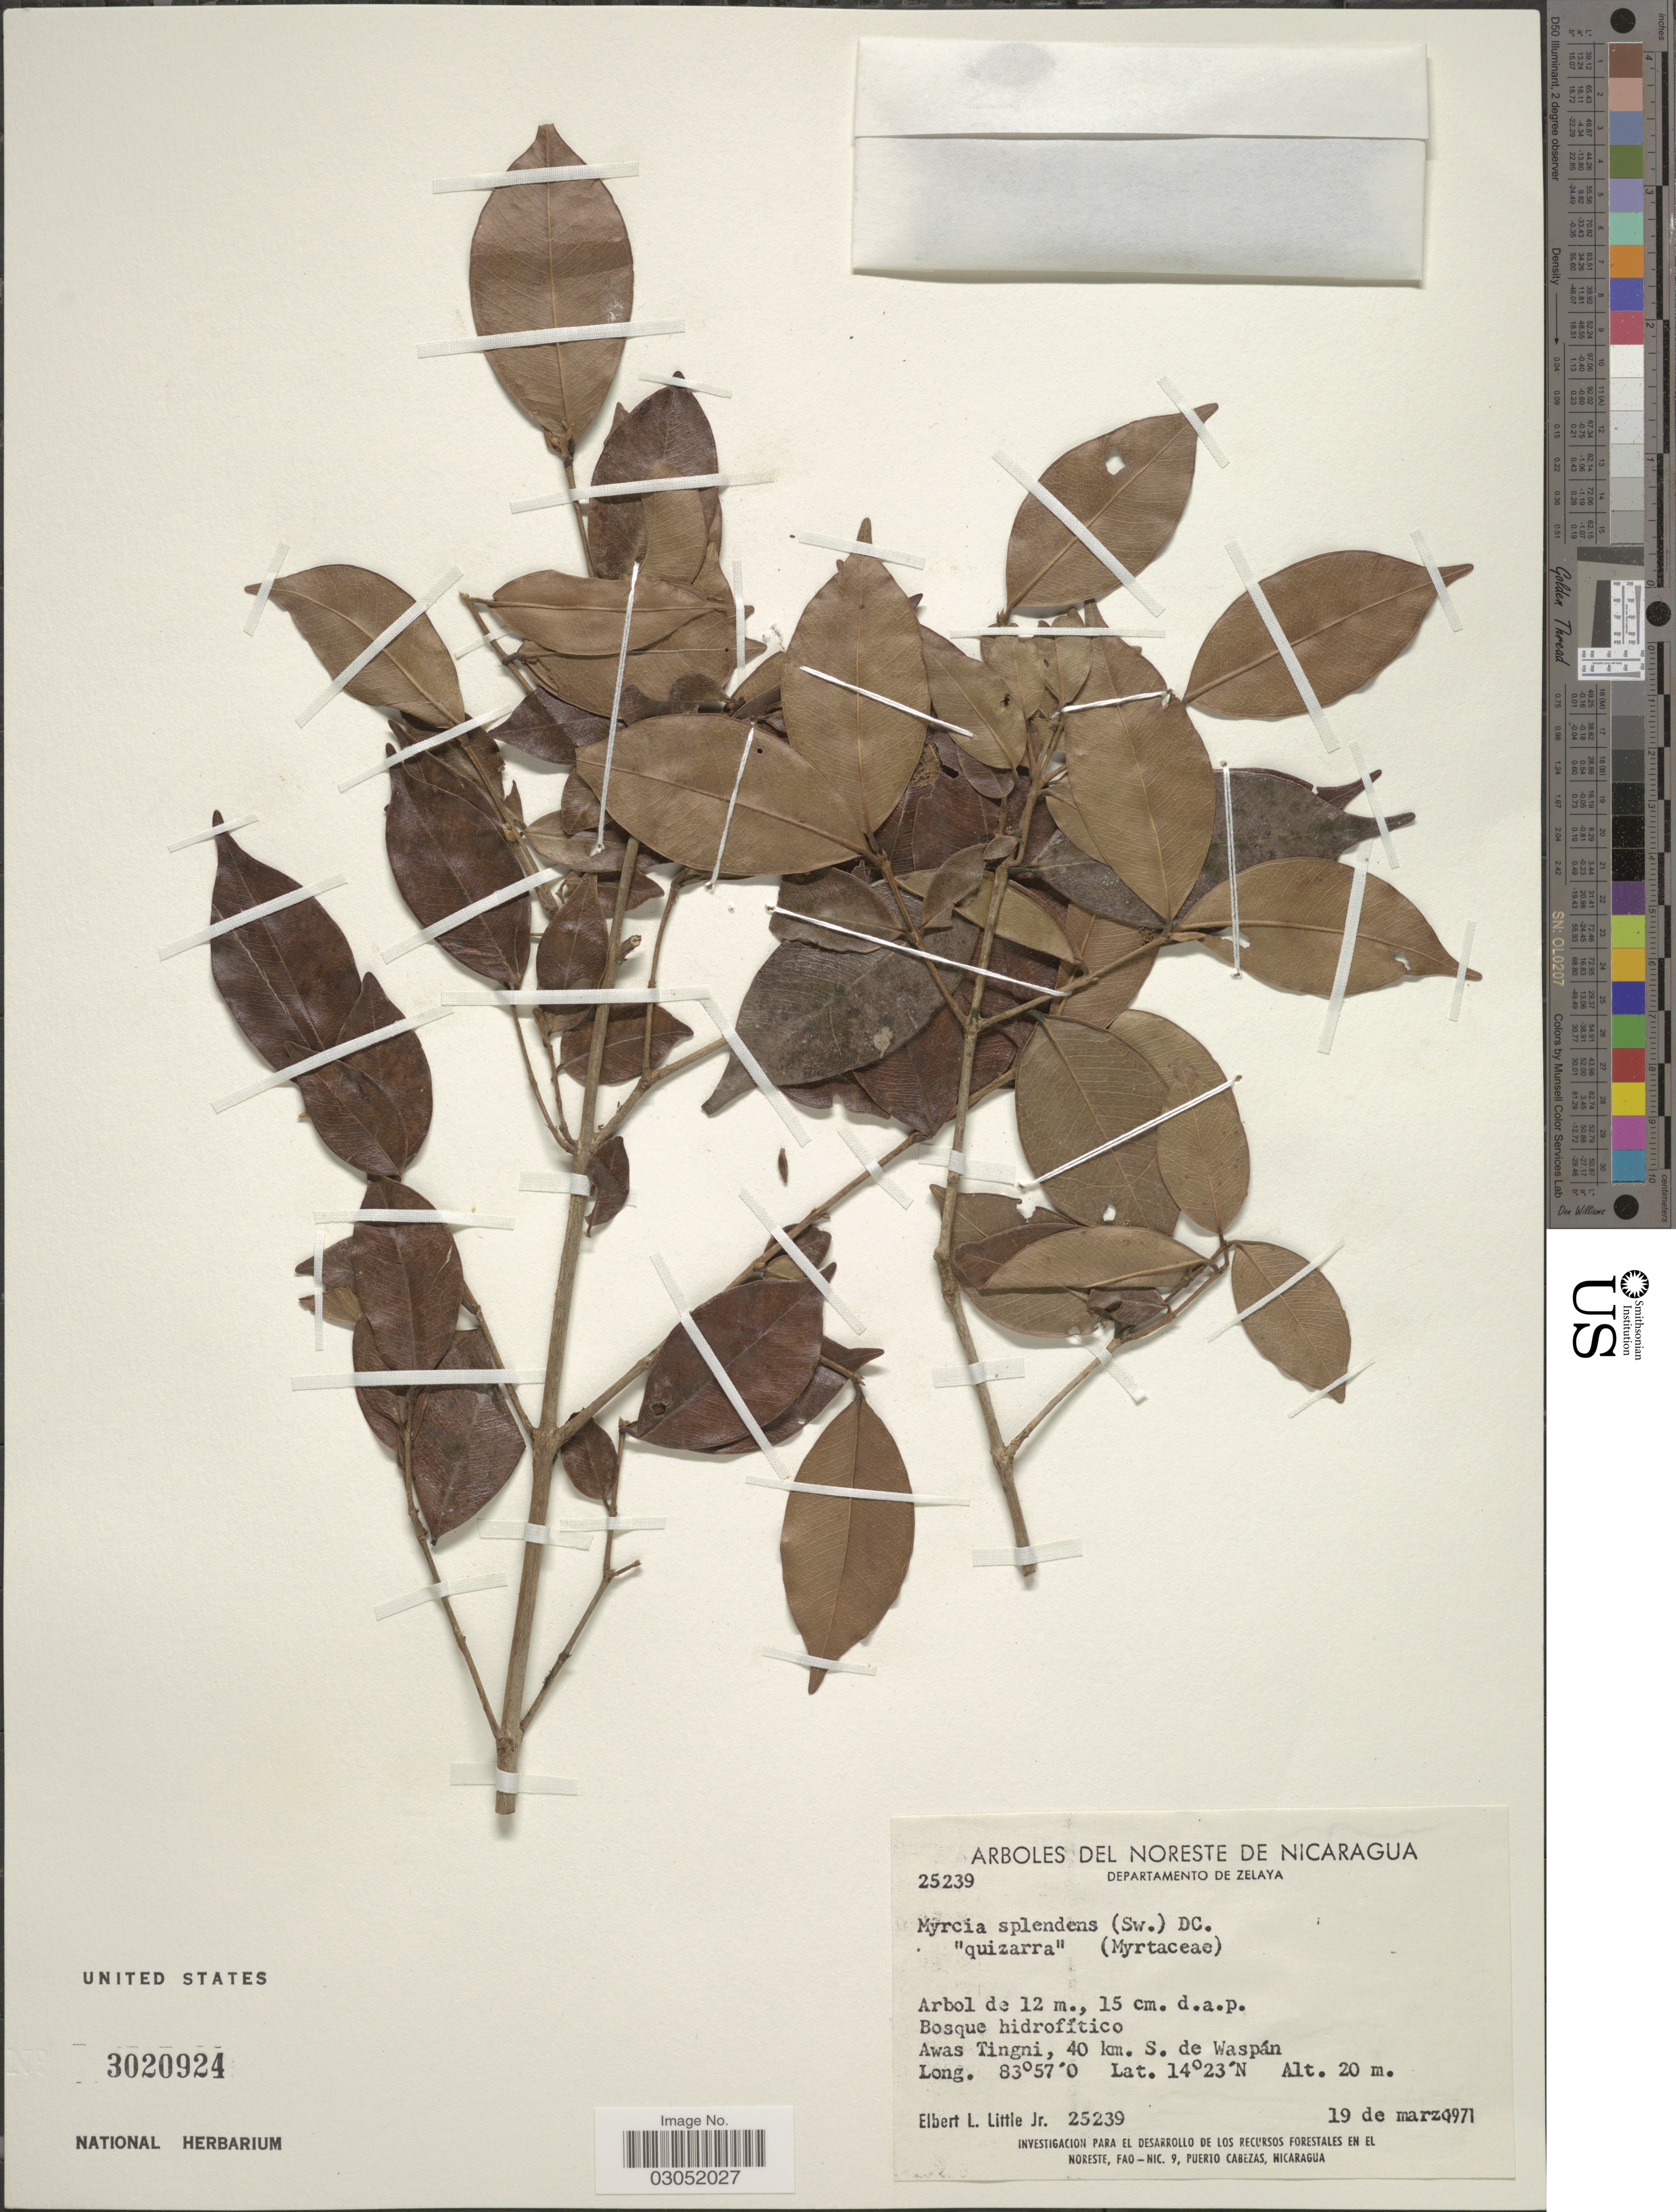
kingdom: Plantae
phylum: Tracheophyta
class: Magnoliopsida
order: Myrtales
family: Myrtaceae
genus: Myrcia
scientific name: Myrcia splendens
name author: (Sw.) DC.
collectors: E. L. Little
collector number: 25239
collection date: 1971-03-19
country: Nicaragua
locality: Noreste de Nicaragua. Departamento de Zelaya. Awas Tingni, 40 km. S. de Waspán.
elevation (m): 20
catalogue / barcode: US 3020924